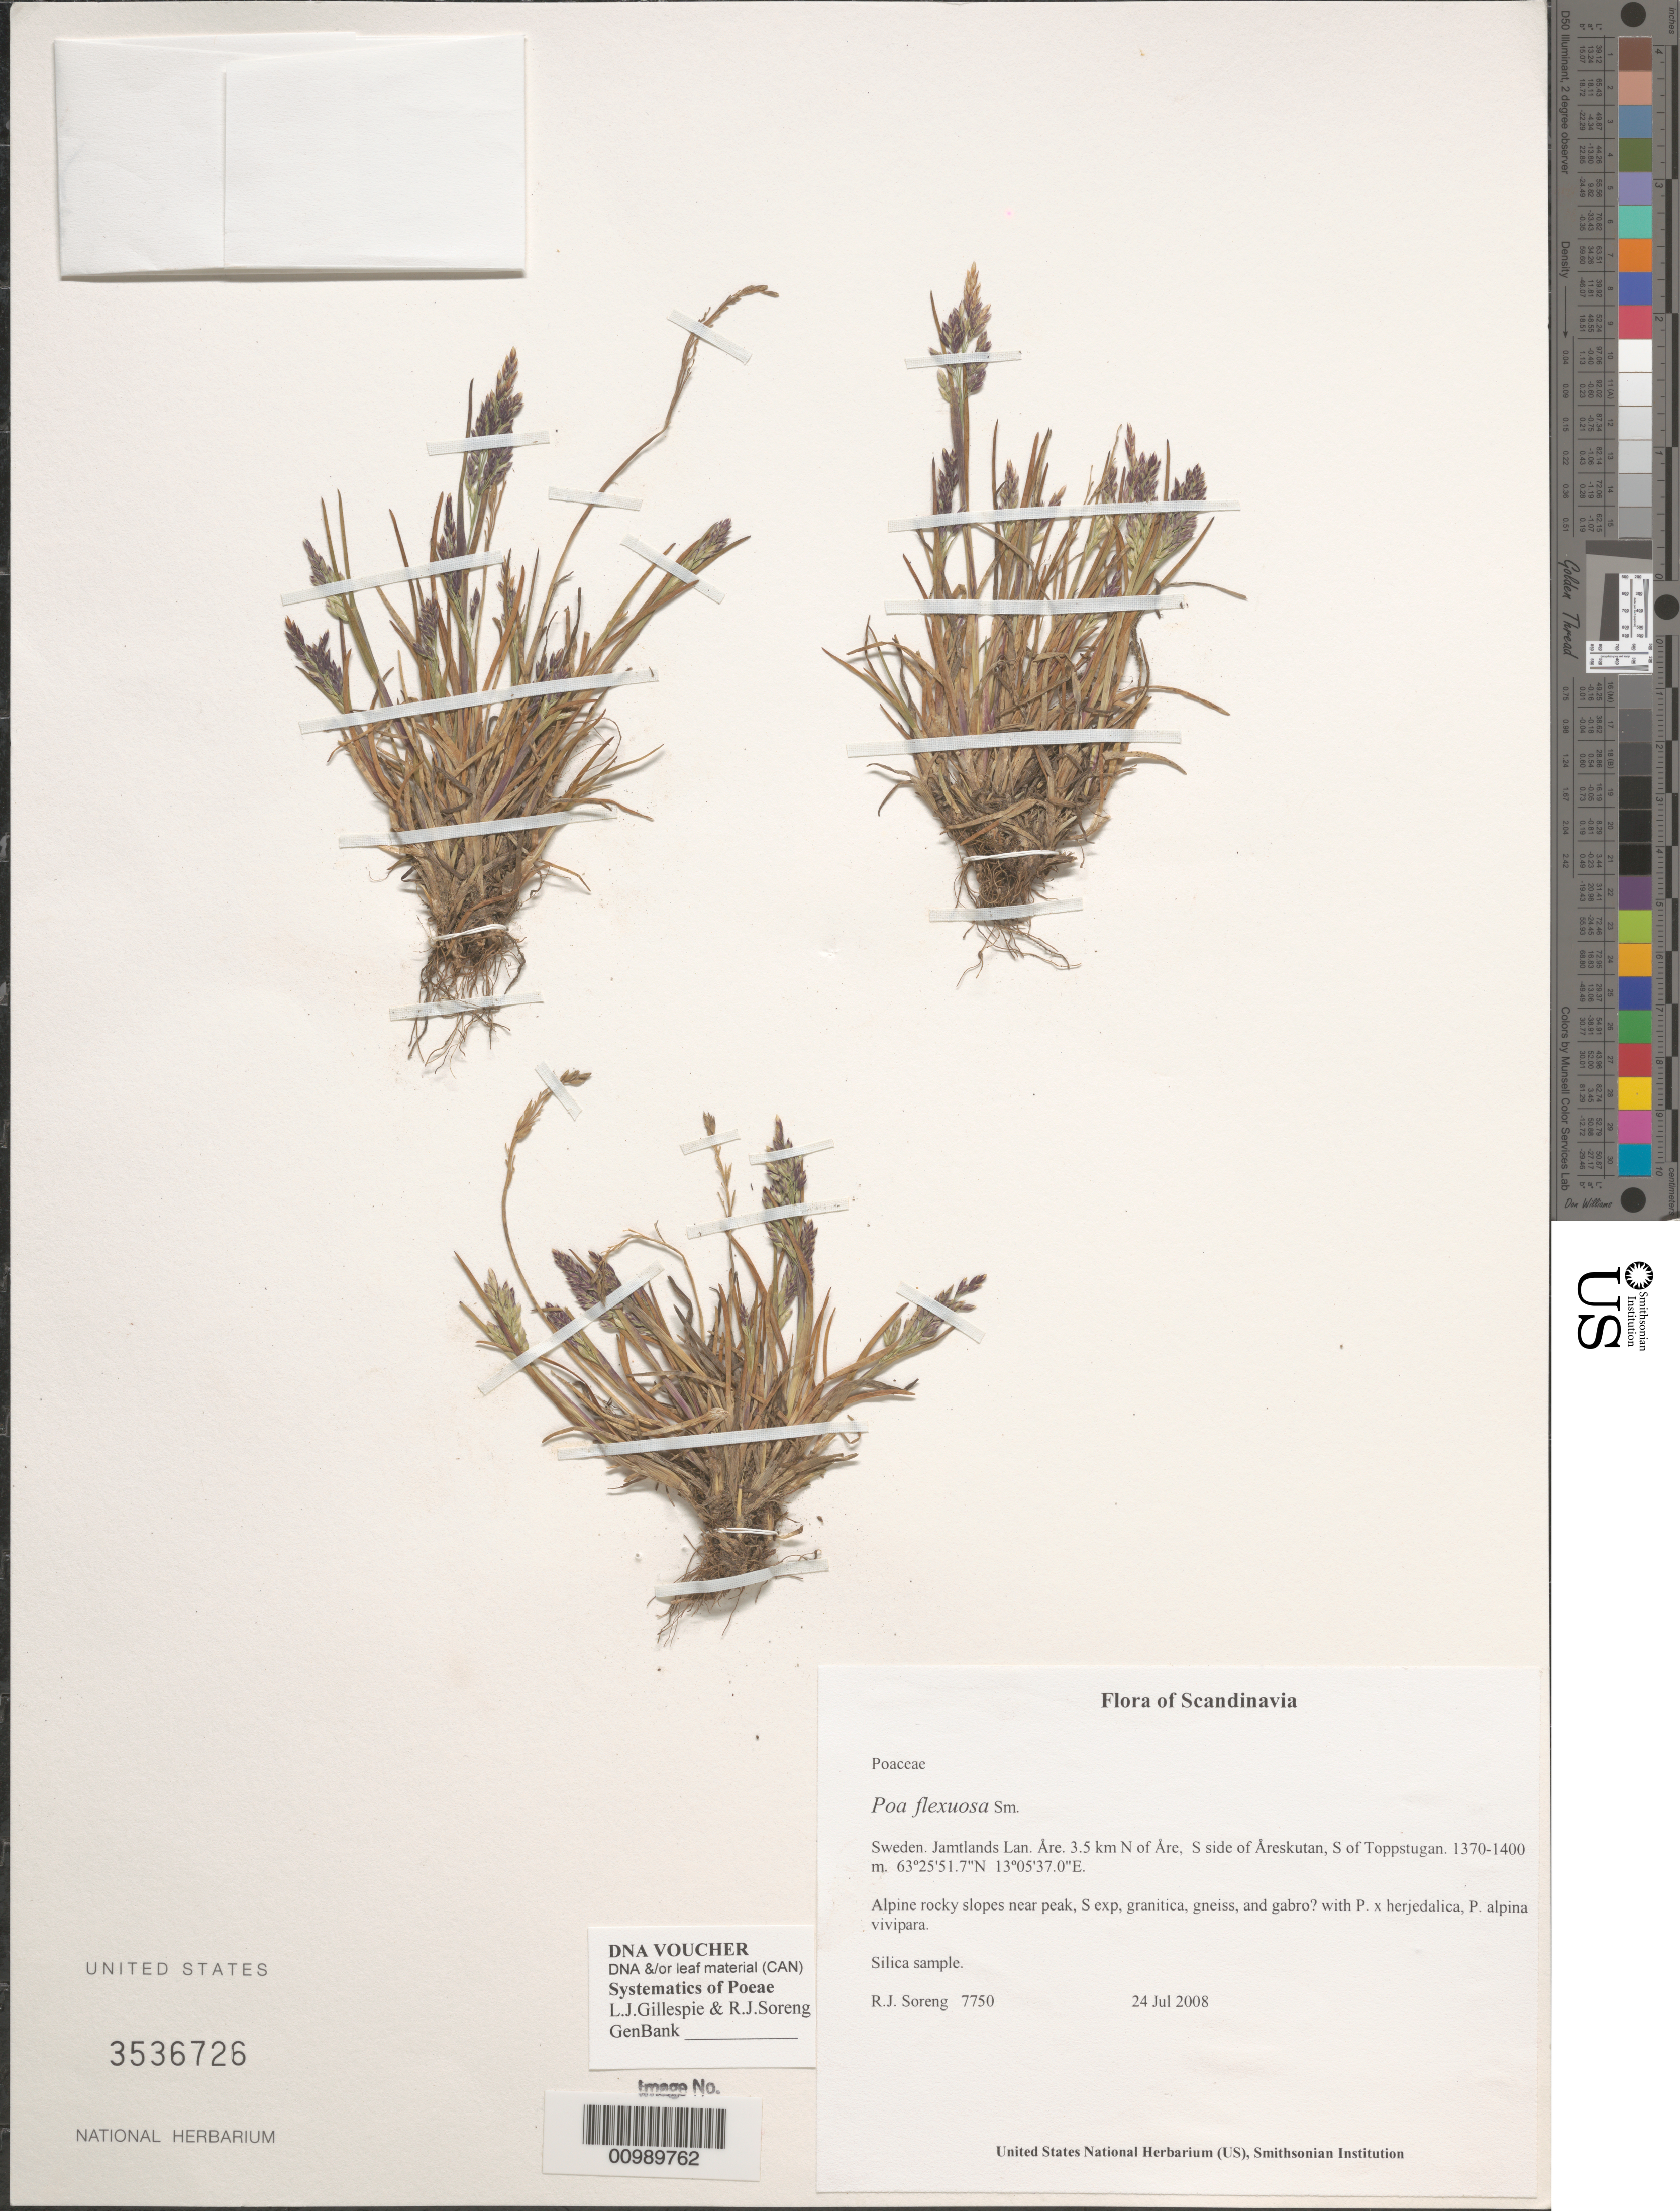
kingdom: Plantae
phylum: Tracheophyta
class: Liliopsida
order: Poales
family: Poaceae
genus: Poa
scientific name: Poa flexuosa subsp. flexuosa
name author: Sm.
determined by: Soreng, Robert J., Research Associate (BOT), Smithsonian Institution - National Museum of Natural History (UNITED STATES)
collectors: R. J. Soreng & N. L. Soreng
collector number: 7750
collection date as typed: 24 Jul 2008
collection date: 2008-07-24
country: Sweden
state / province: Jämtland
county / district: Åre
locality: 3.5 km N of Åre, S side of Åreskutan, S of Toppstugan.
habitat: Alpine rocky slopes near peak, S exp, granitica, gneiss, and gabro? with P. x herjedalica, P. alpina vivipara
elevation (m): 1370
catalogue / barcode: US 3536726